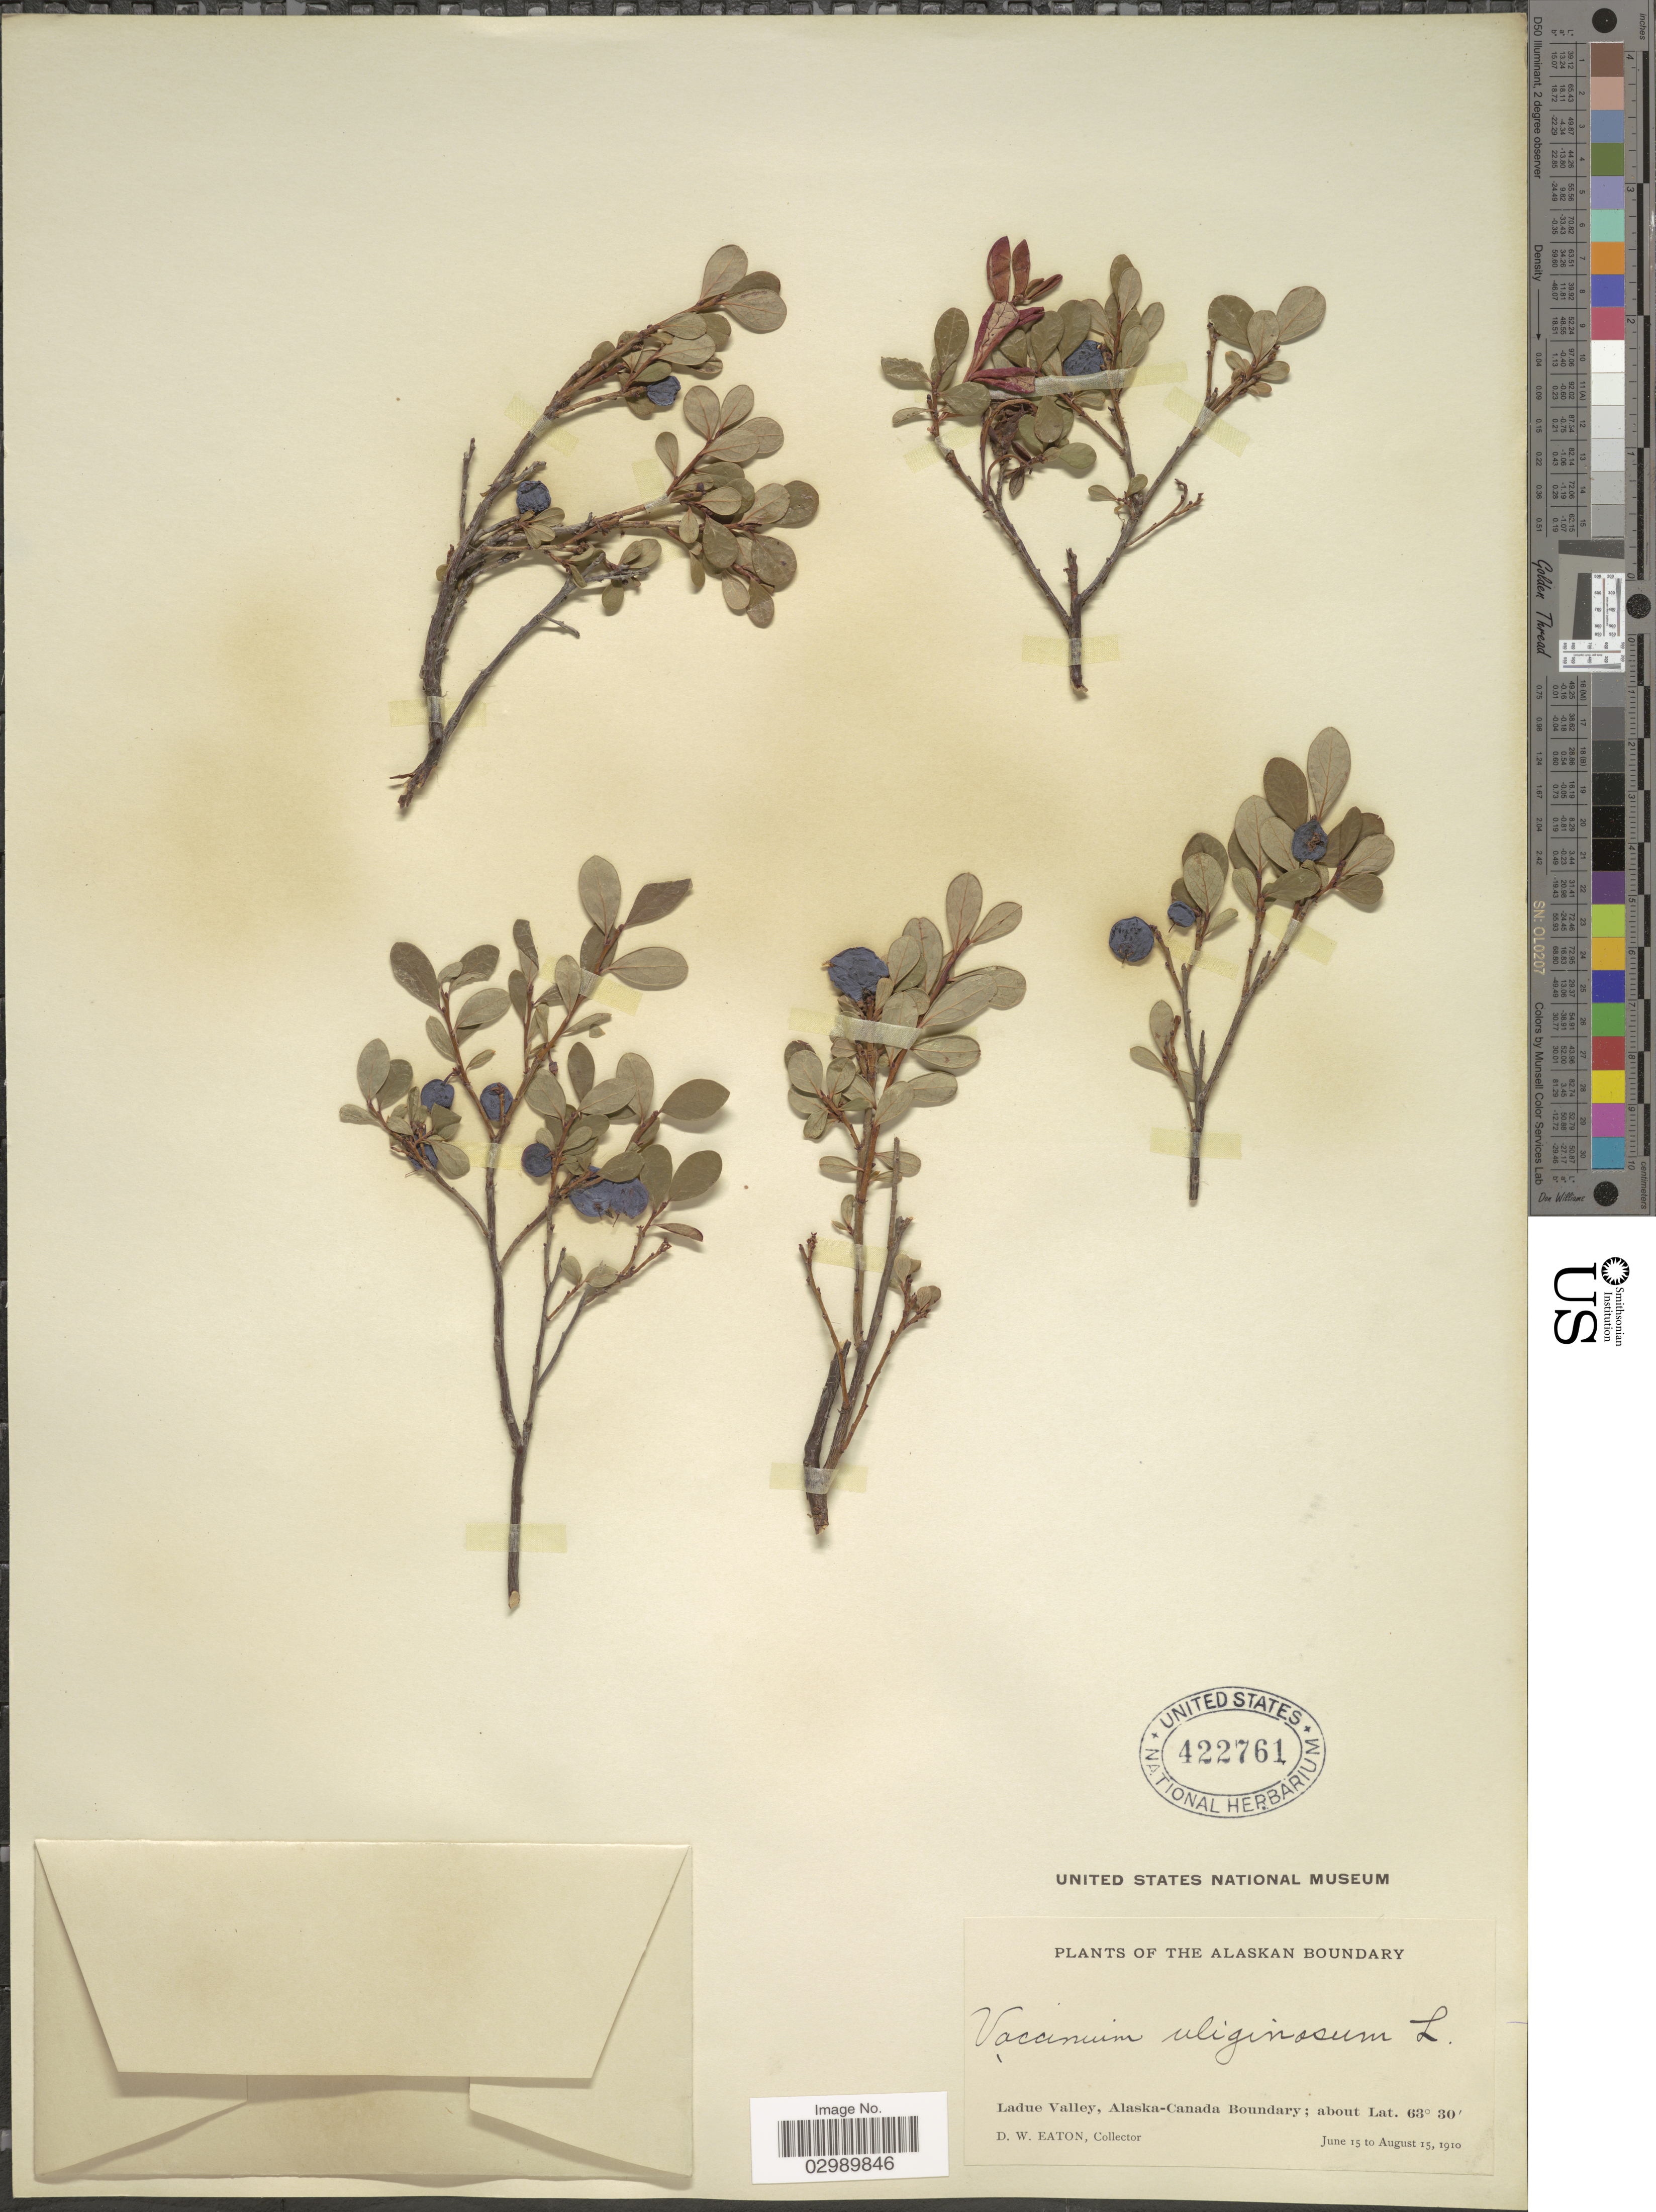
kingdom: Plantae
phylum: Tracheophyta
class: Magnoliopsida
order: Ericales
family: Ericaceae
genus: Vaccinium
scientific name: Vaccinium uliginosum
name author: L.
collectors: D. Eaton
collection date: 1910-06-15/1910-08-15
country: United States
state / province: Alaska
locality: The Alaskan Boundary, Ladue Valley, Alaska-Canada Boundary.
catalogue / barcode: US 422761